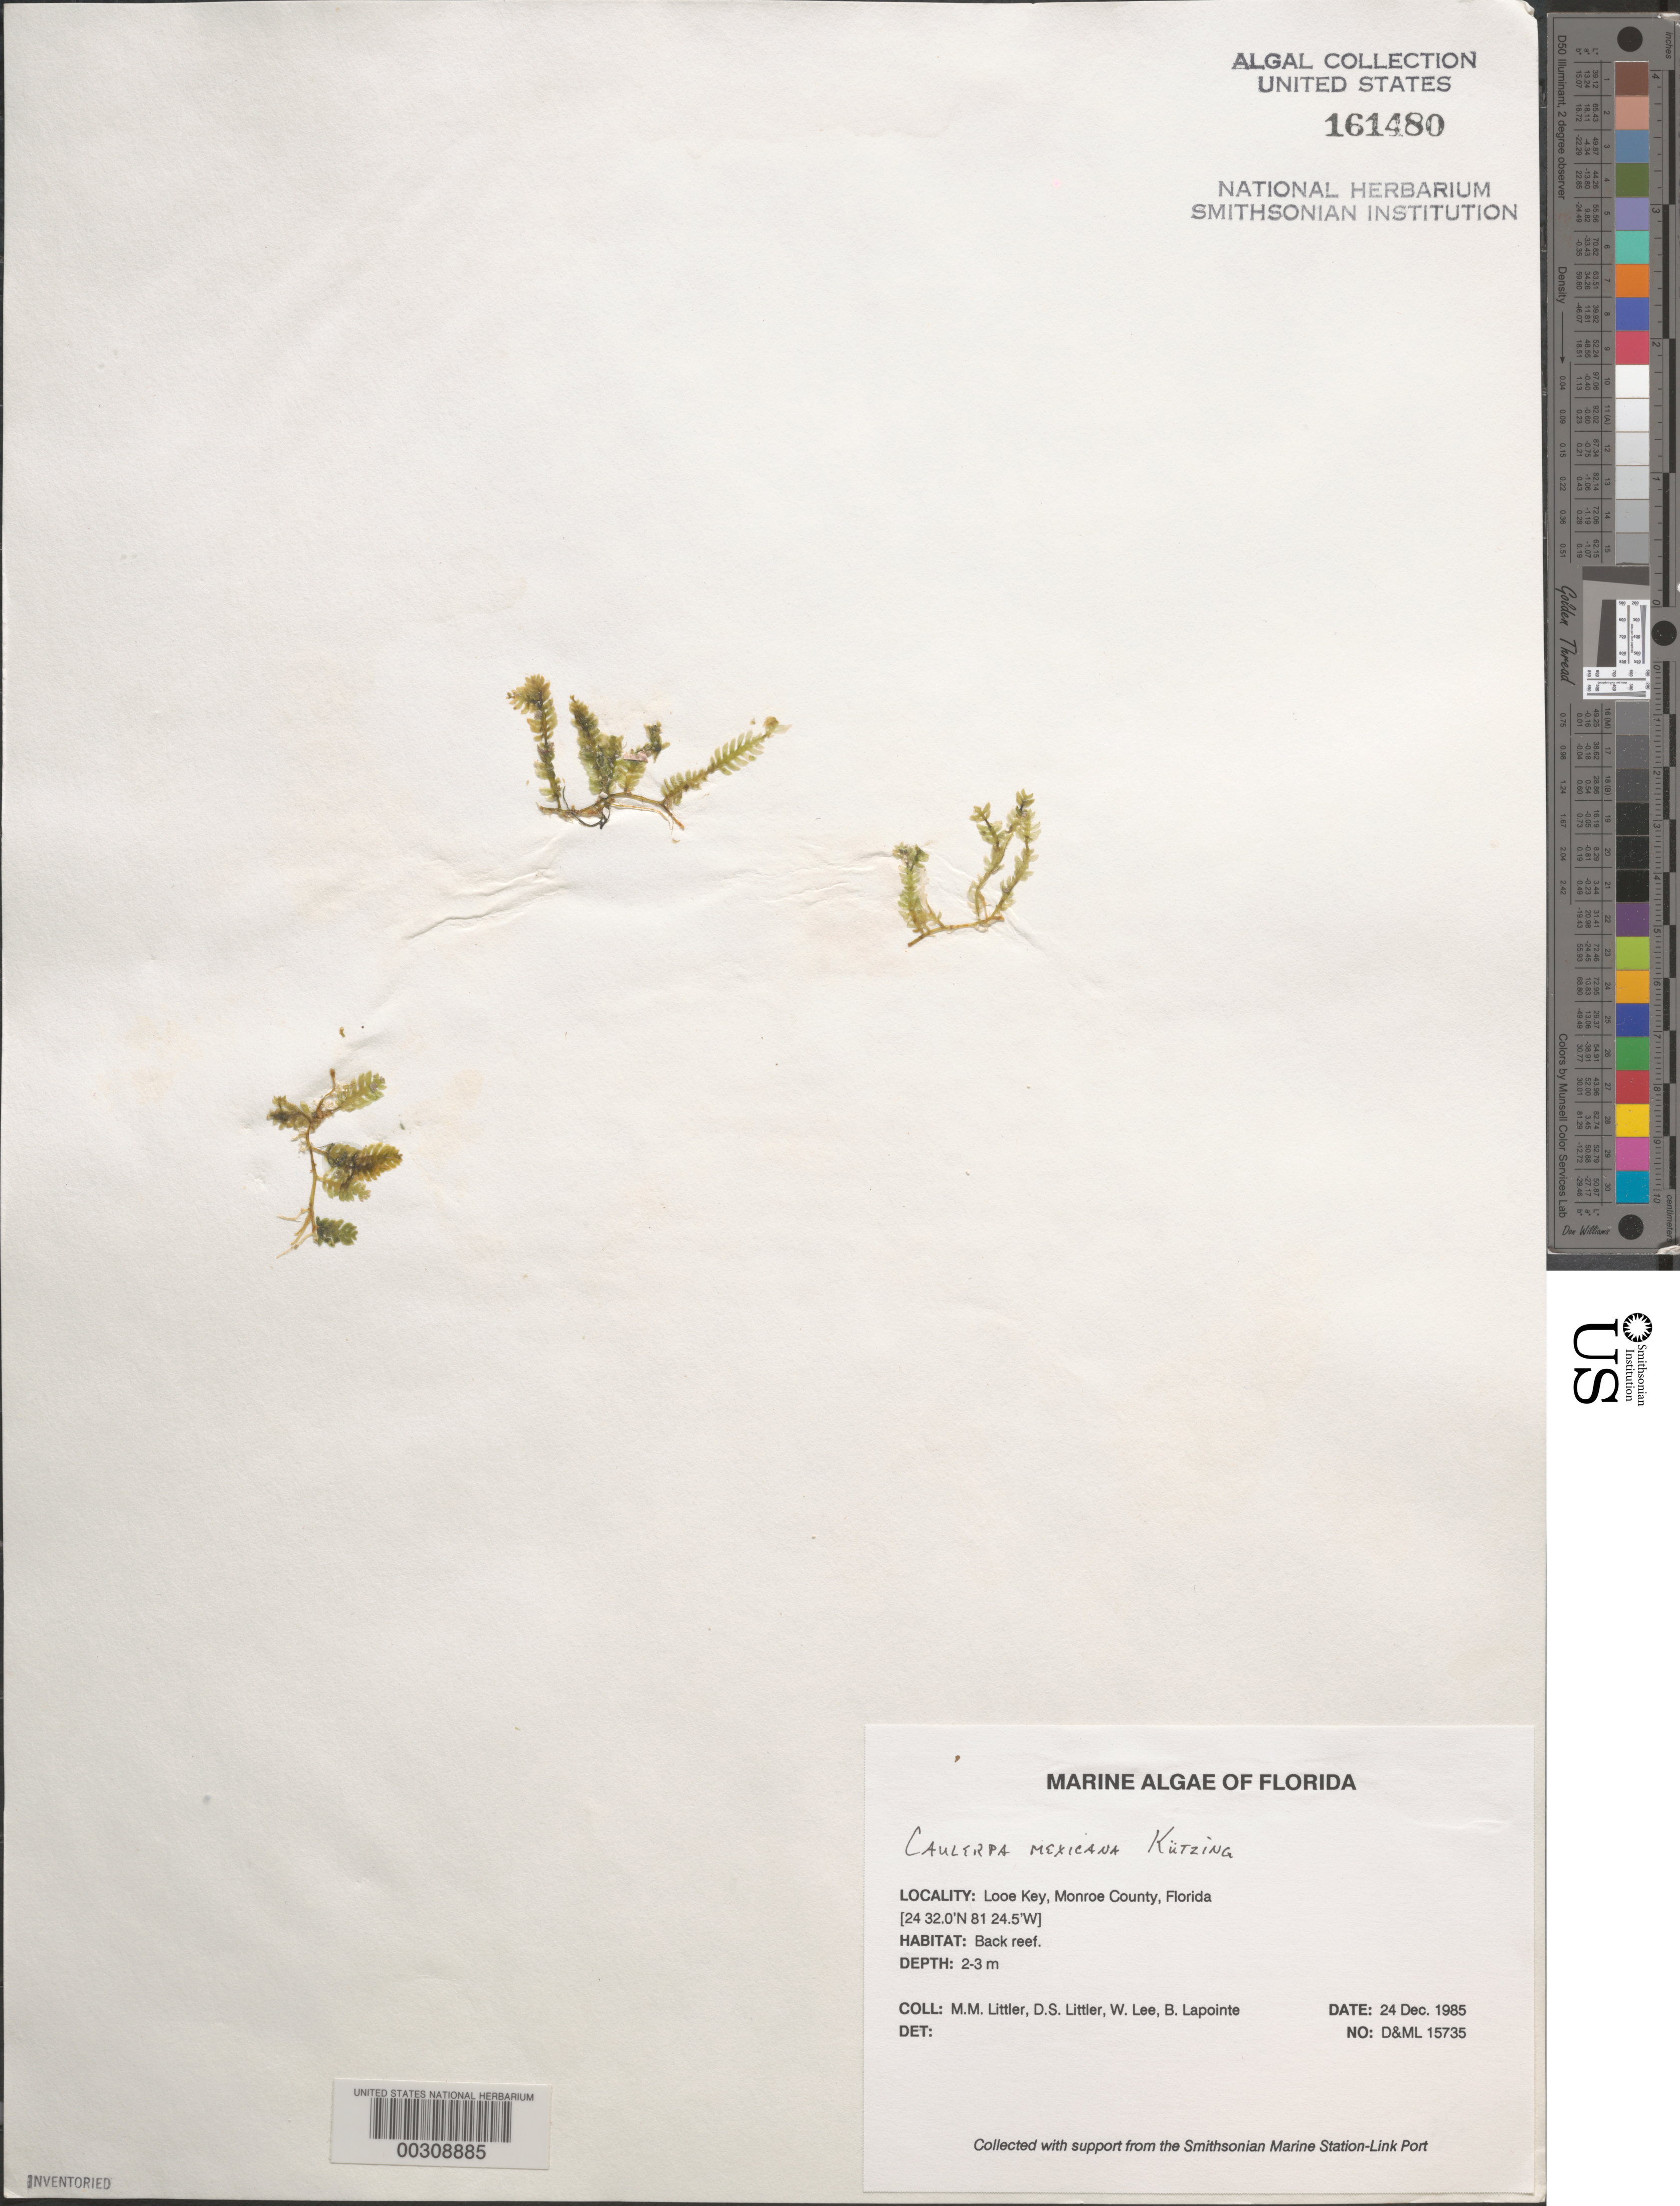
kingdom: Plantae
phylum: Chlorophyta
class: Ulvophyceae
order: Bryopsidales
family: Caulerpaceae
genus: Caulerpa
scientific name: Caulerpa mexicana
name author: Sond. ex Kütz.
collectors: M. M. Littler, D. S. Littler, W. Lee & B. Lapointe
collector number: D&ML 15735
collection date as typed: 24 Dec 1985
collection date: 1985-12-24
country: United States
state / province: Florida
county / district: Monroe County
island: Looe Key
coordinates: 24 32.0' N, 81 24.5' W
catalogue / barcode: US 161480